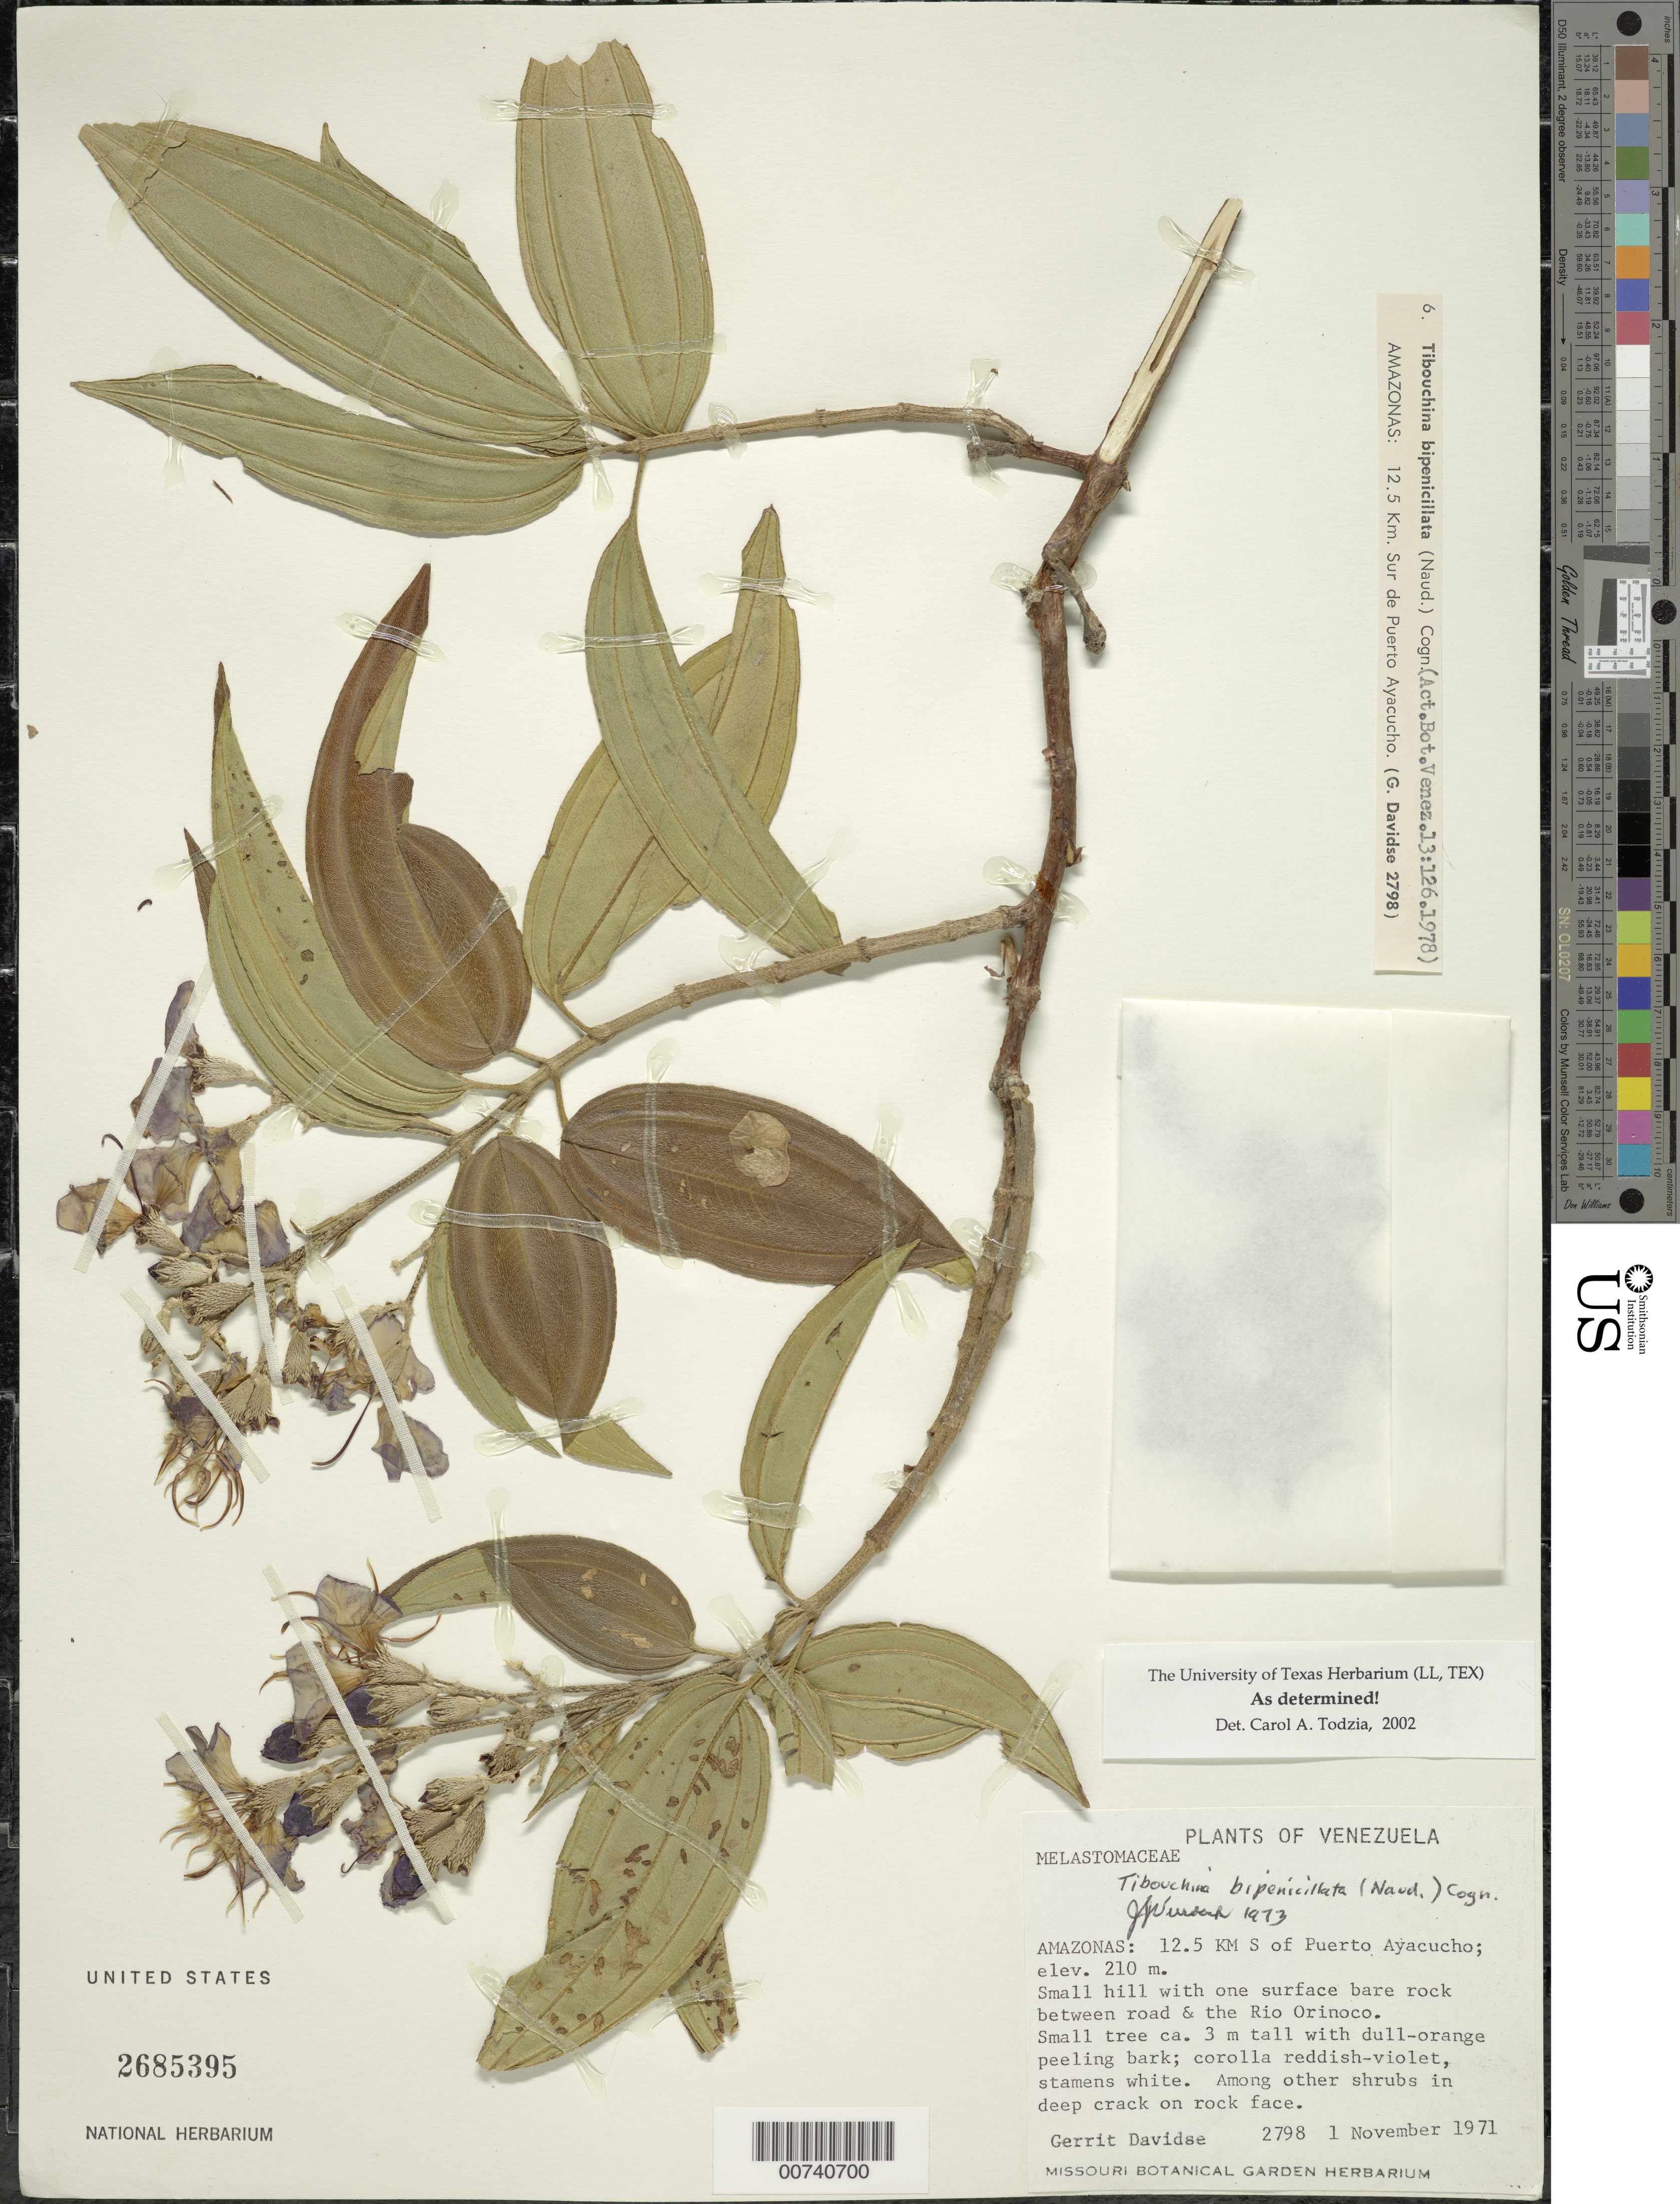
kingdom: Plantae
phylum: Tracheophyta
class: Magnoliopsida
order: Myrtales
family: Melastomataceae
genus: Tibouchina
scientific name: Tibouchina bipenicillata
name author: (Naudin) Cogn.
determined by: Wurdack, John J., (US), US (UNITED STATES)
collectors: G. Davidse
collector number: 2798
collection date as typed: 1-Nov-71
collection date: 1971-11-01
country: Venezuela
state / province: Amazonas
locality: Puerto Ayacucho, 12.5 km S of; Río Orinoco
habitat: Small hill with one surface bare rock; among shrubs in deep crack on rock face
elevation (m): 210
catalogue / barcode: US 2685395